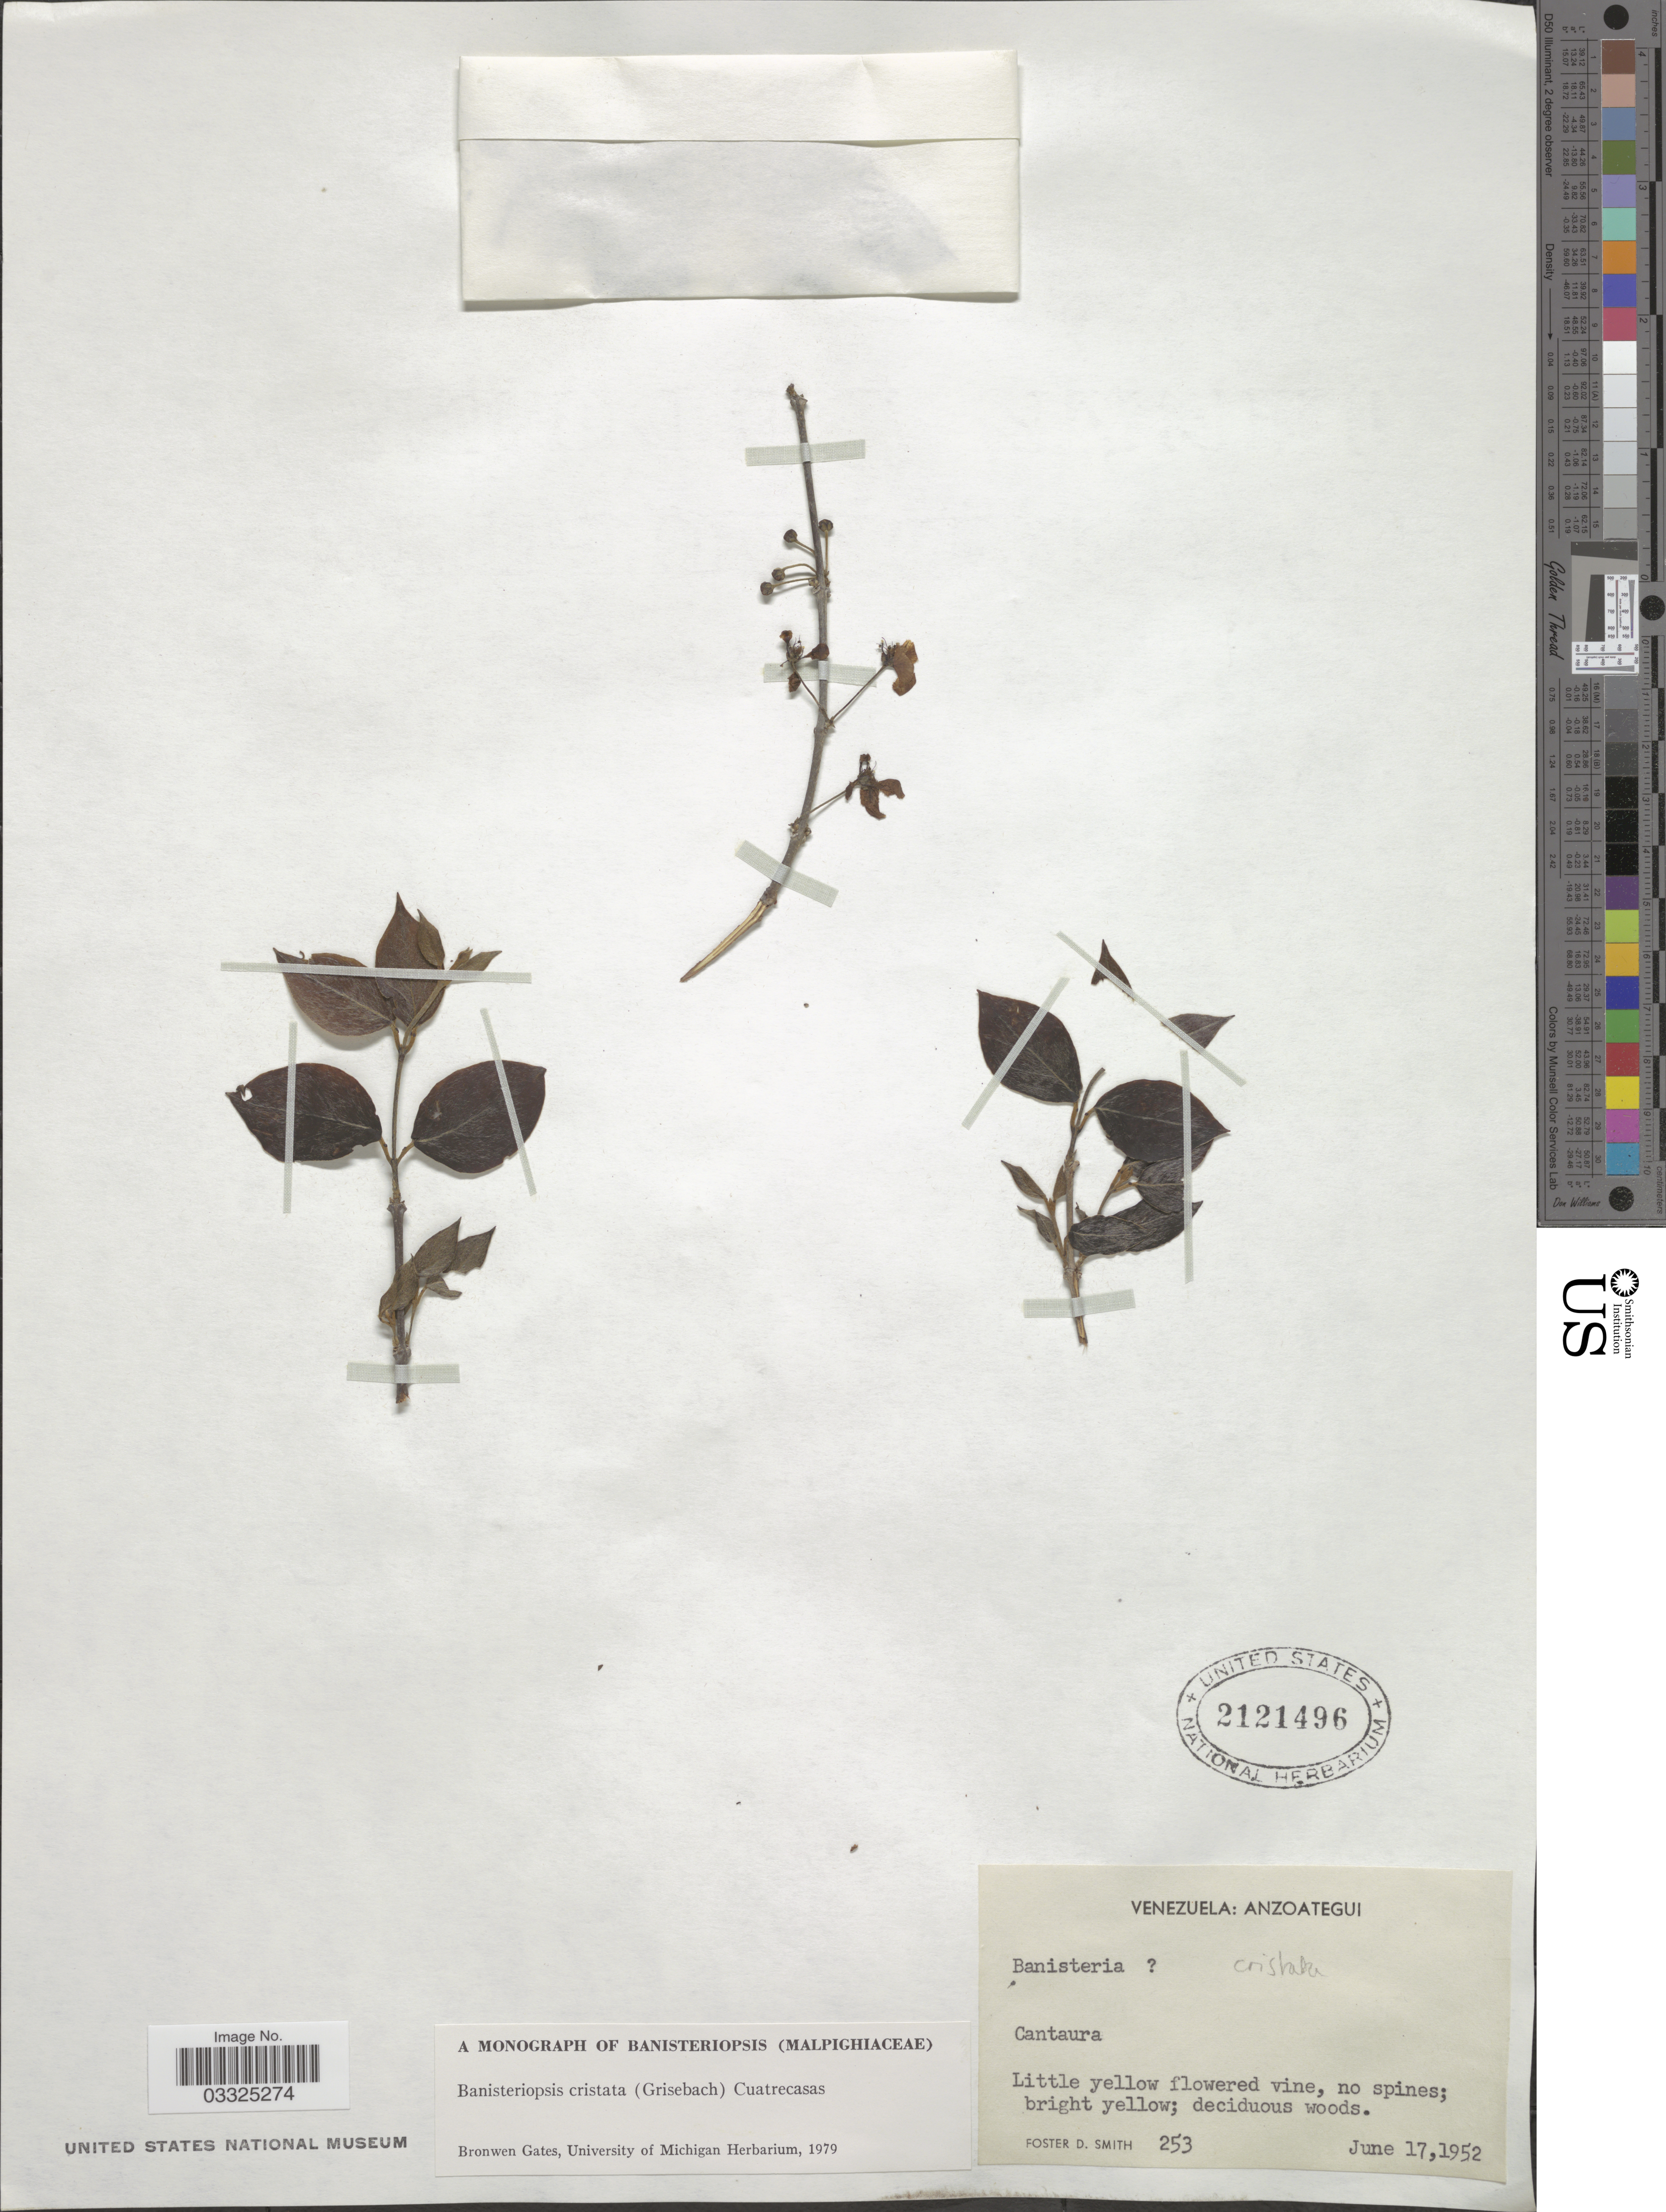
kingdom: Plantae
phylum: Tracheophyta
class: Magnoliopsida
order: Malpighiales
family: Malpighiaceae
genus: Banisteriopsis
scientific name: Banisteriopsis cristata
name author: (Griseb.) Cuatrec.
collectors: F. Smith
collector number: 253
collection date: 1952-06-17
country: Venezuela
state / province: Anzoategui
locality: Cantaura.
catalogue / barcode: US 2121496